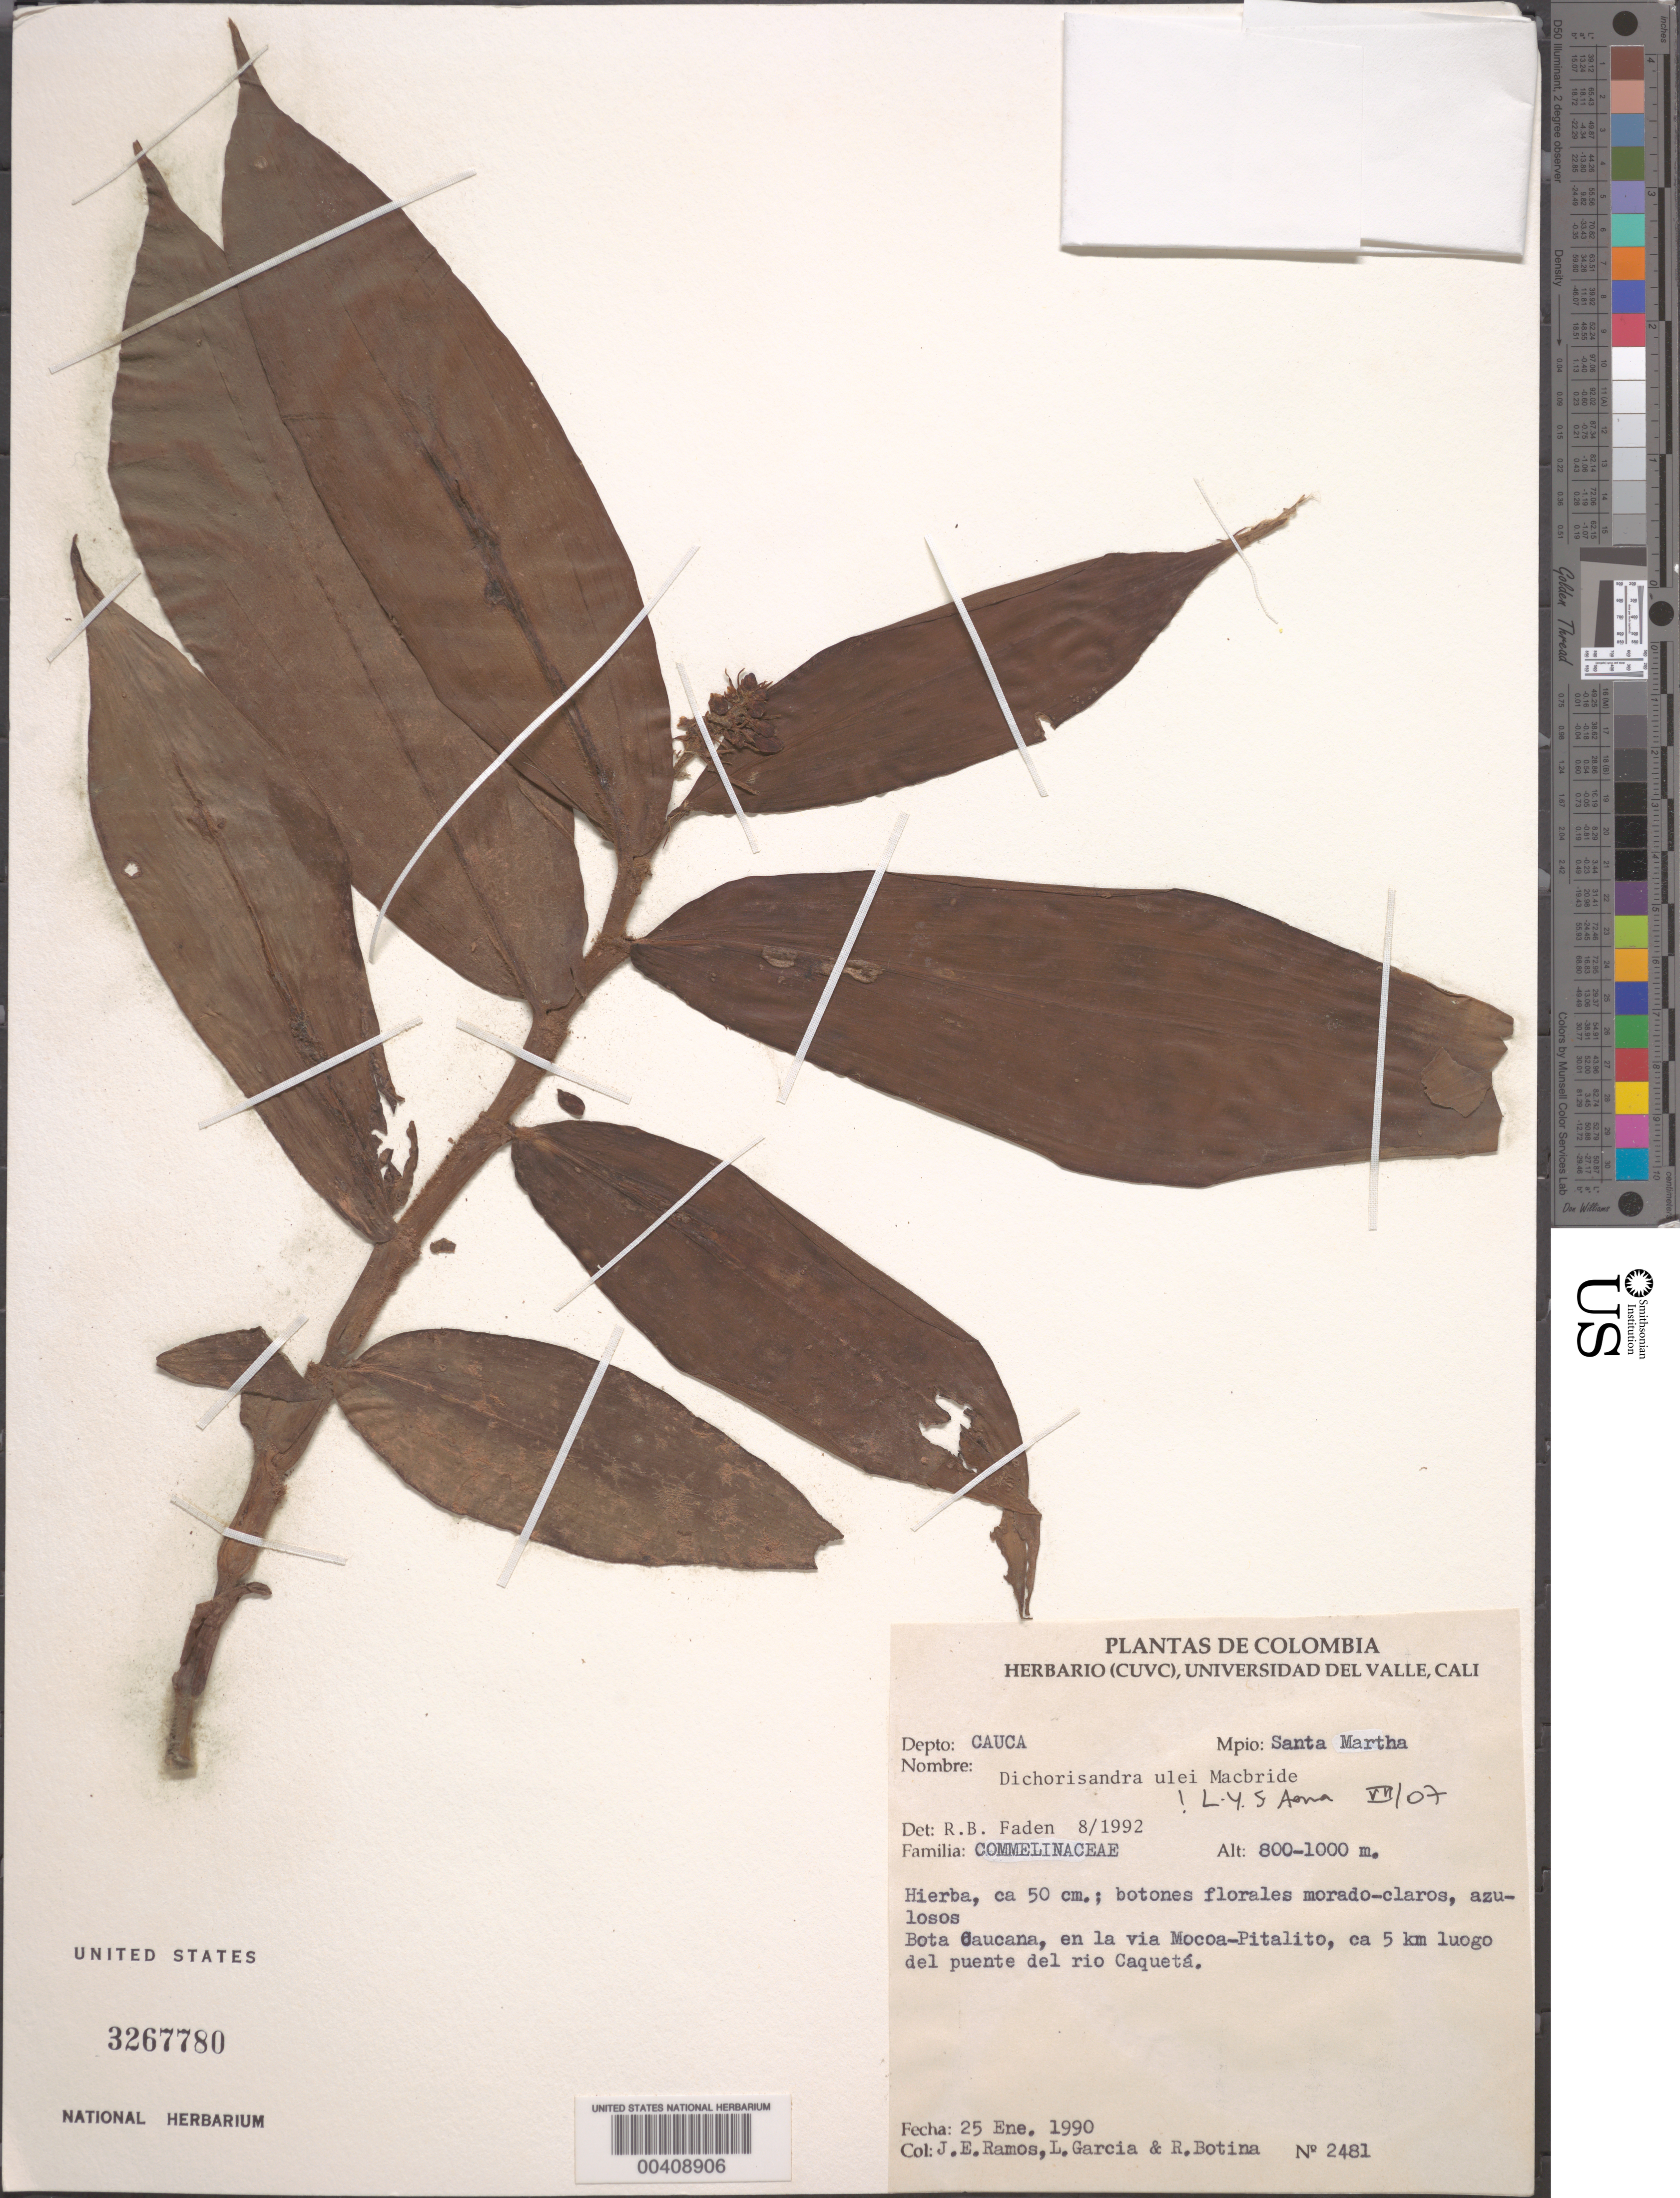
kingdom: Plantae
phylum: Tracheophyta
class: Liliopsida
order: Commelinales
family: Commelinaceae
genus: Dichorisandra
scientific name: Dichorisandra ulei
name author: J.F. Macbr.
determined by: Aona, L. Y. S.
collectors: J. E. Ramos, L. Garcia & R. Botina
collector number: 2481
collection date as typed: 25 Jan 1990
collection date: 1990-01-25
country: Colombia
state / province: Valle del Cauca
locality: Santa martha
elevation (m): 800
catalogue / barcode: US 3267780